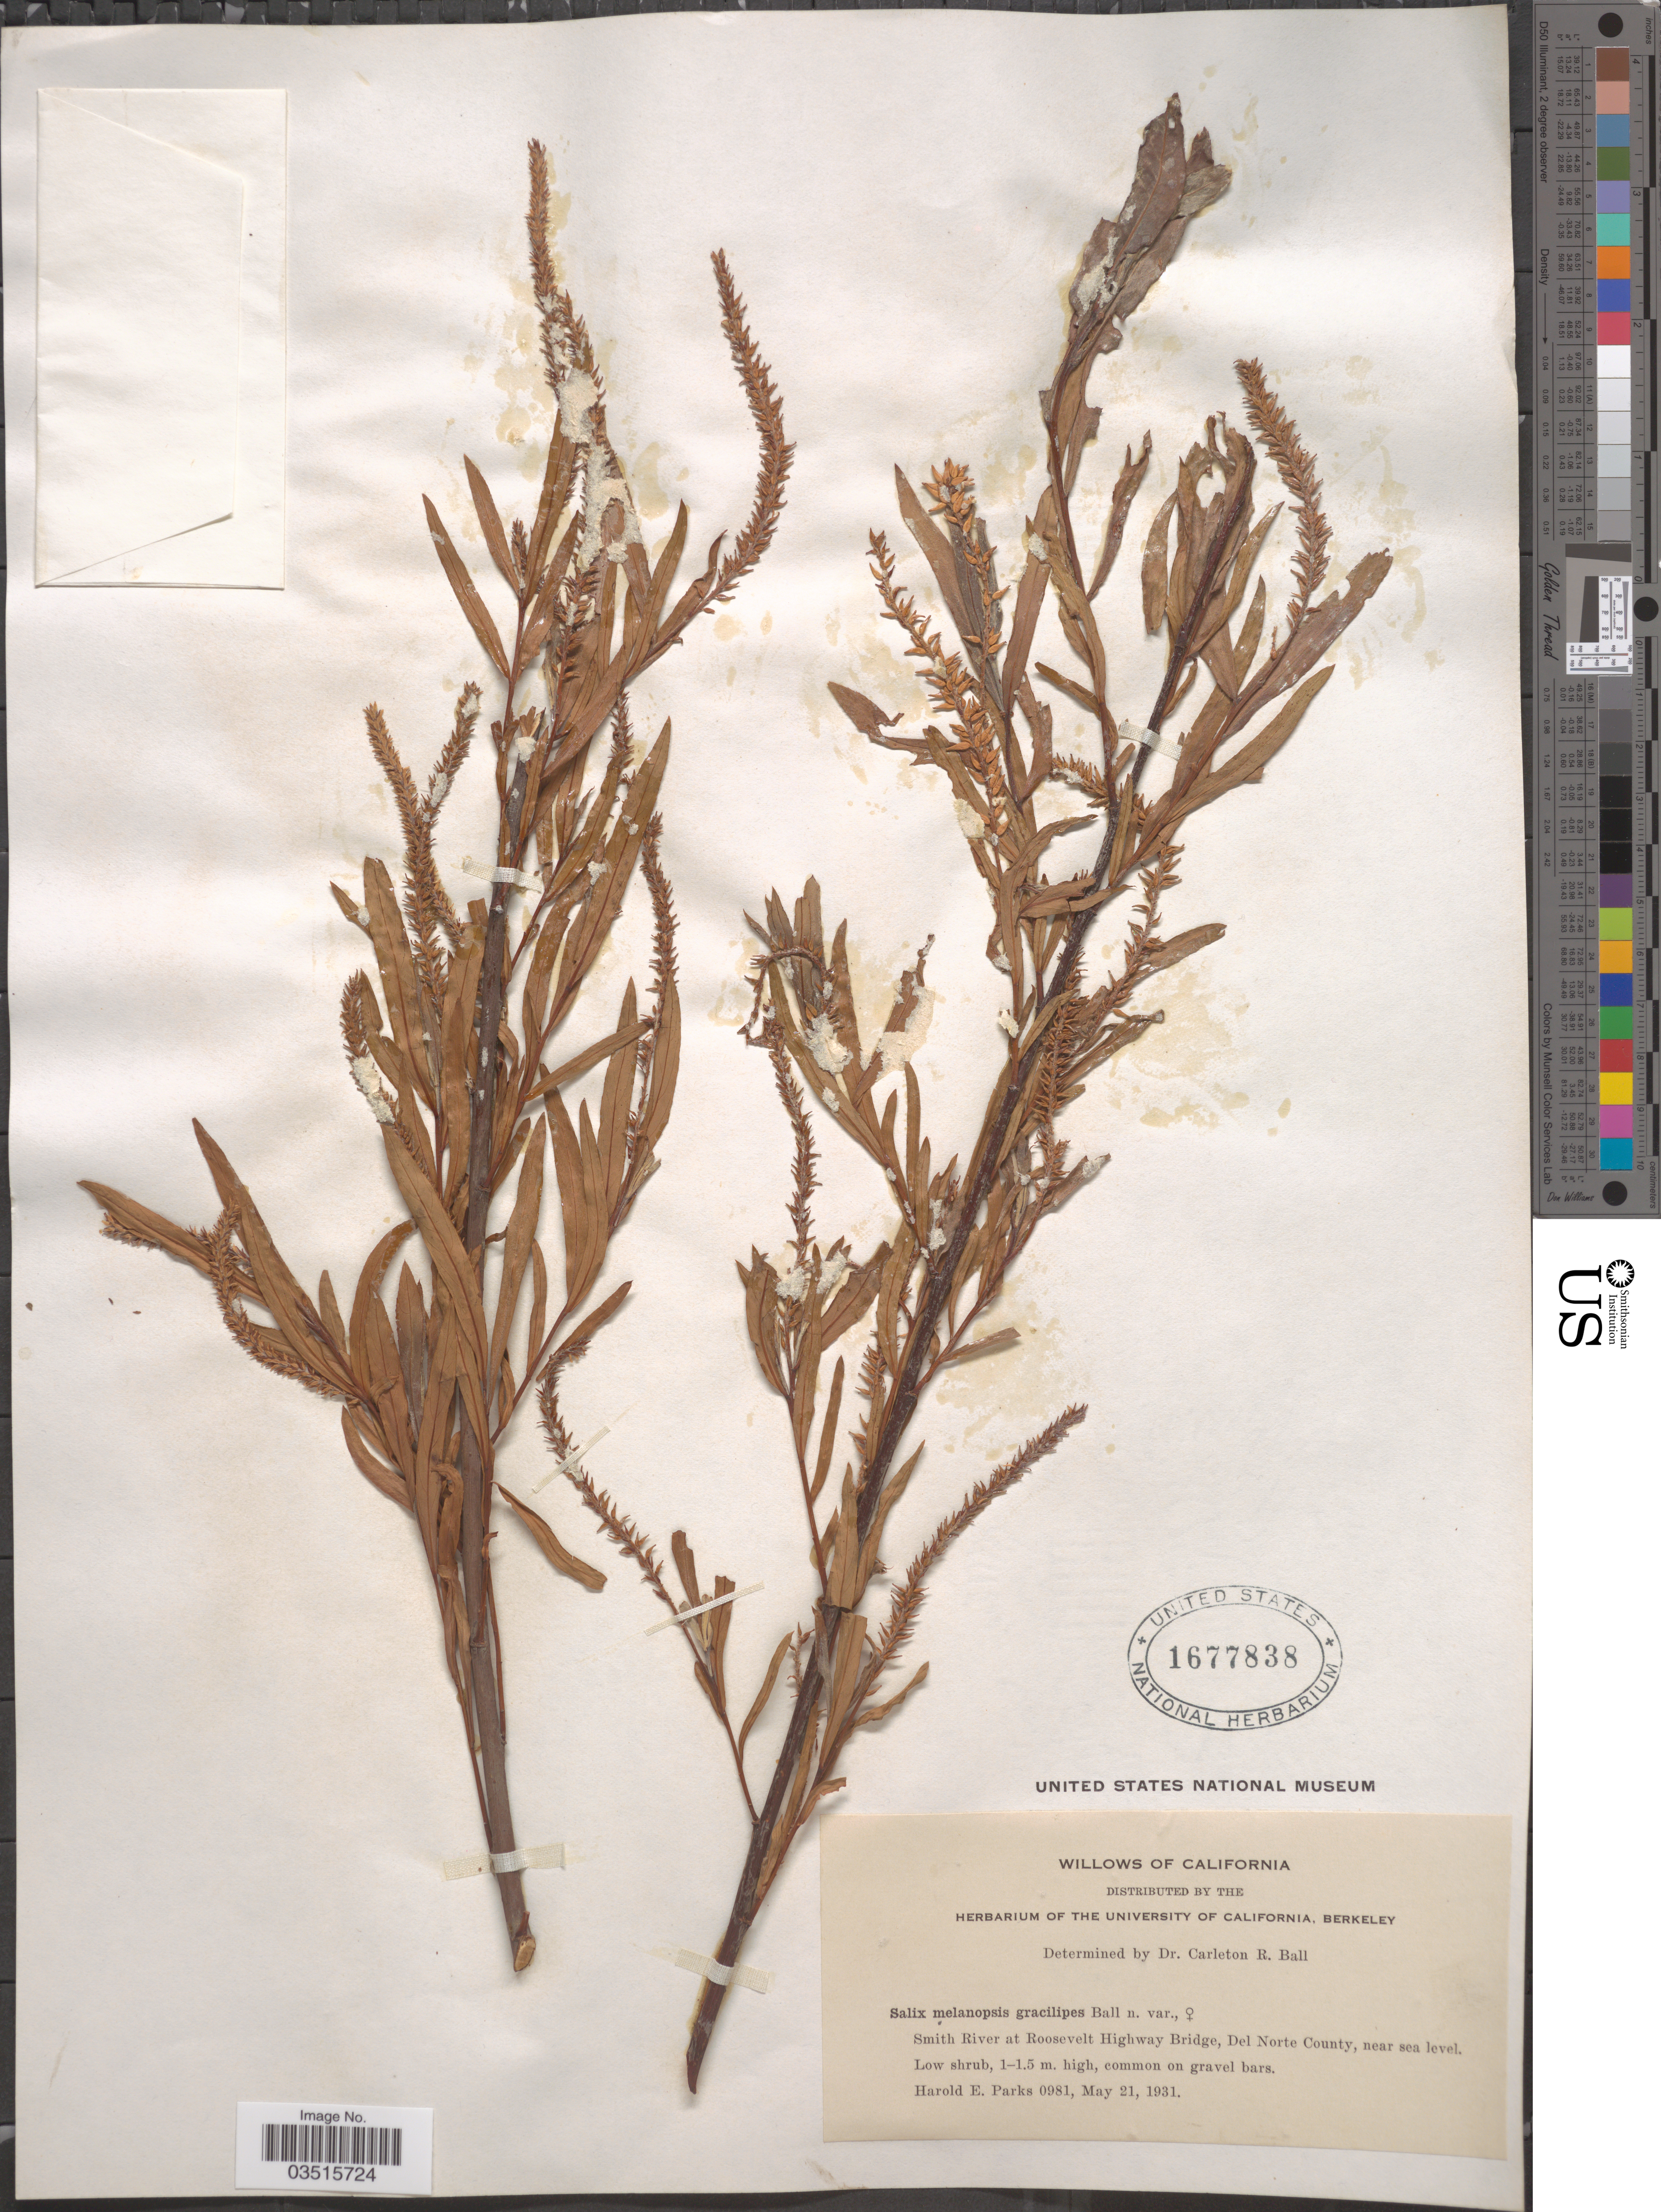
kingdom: Plantae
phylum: Tracheophyta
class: Magnoliopsida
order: Malpighiales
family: Salicaceae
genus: Salix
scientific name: Salix melanopsis var. gracilipes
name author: C.R. Ball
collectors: H. E. Parks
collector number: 0981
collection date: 1931-05-21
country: United States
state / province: California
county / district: Del Norte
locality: Smith River at Roosevelt Highway Bridge, Del Norte County.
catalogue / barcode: US 1677838